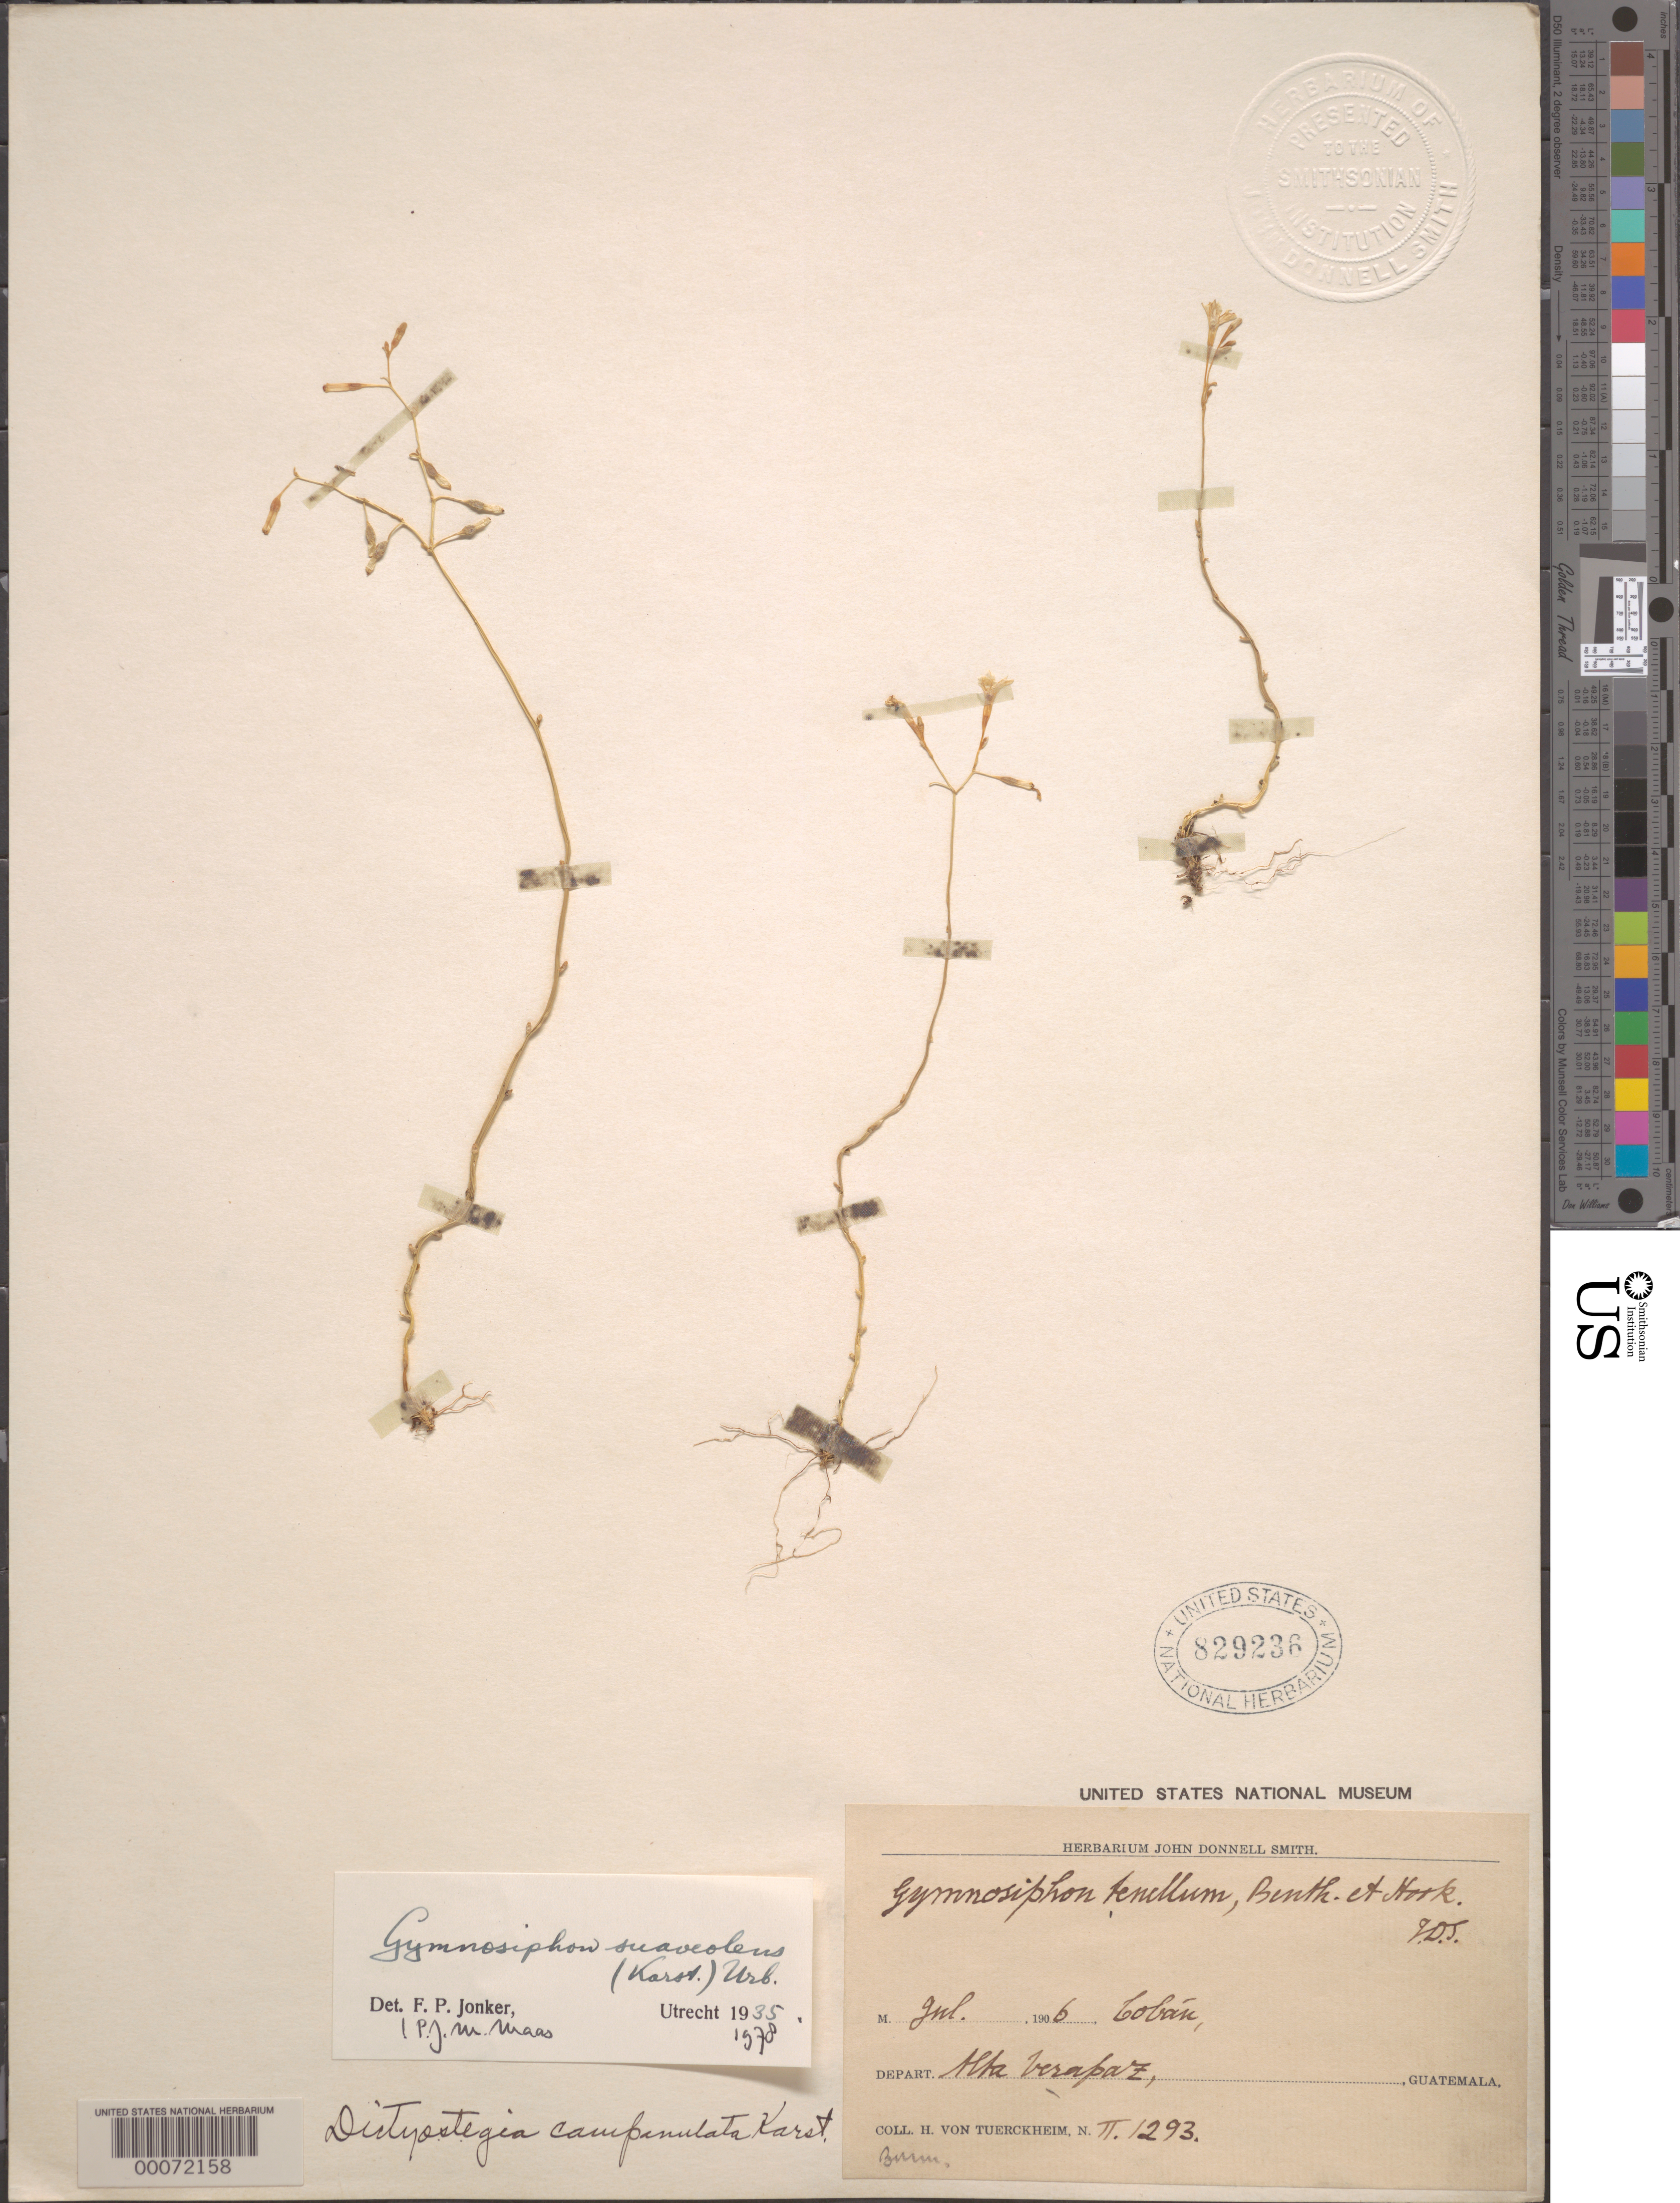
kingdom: Plantae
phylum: Tracheophyta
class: Liliopsida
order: Dioscoreales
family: Burmanniaceae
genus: Gymnosiphon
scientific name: Gymnosiphon suaveolens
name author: (H. Karst.) Urb.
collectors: H. von Türckheim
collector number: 1293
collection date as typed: Jul 1906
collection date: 1906-07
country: Guatemala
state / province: Alta Verapaz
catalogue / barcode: US 829236